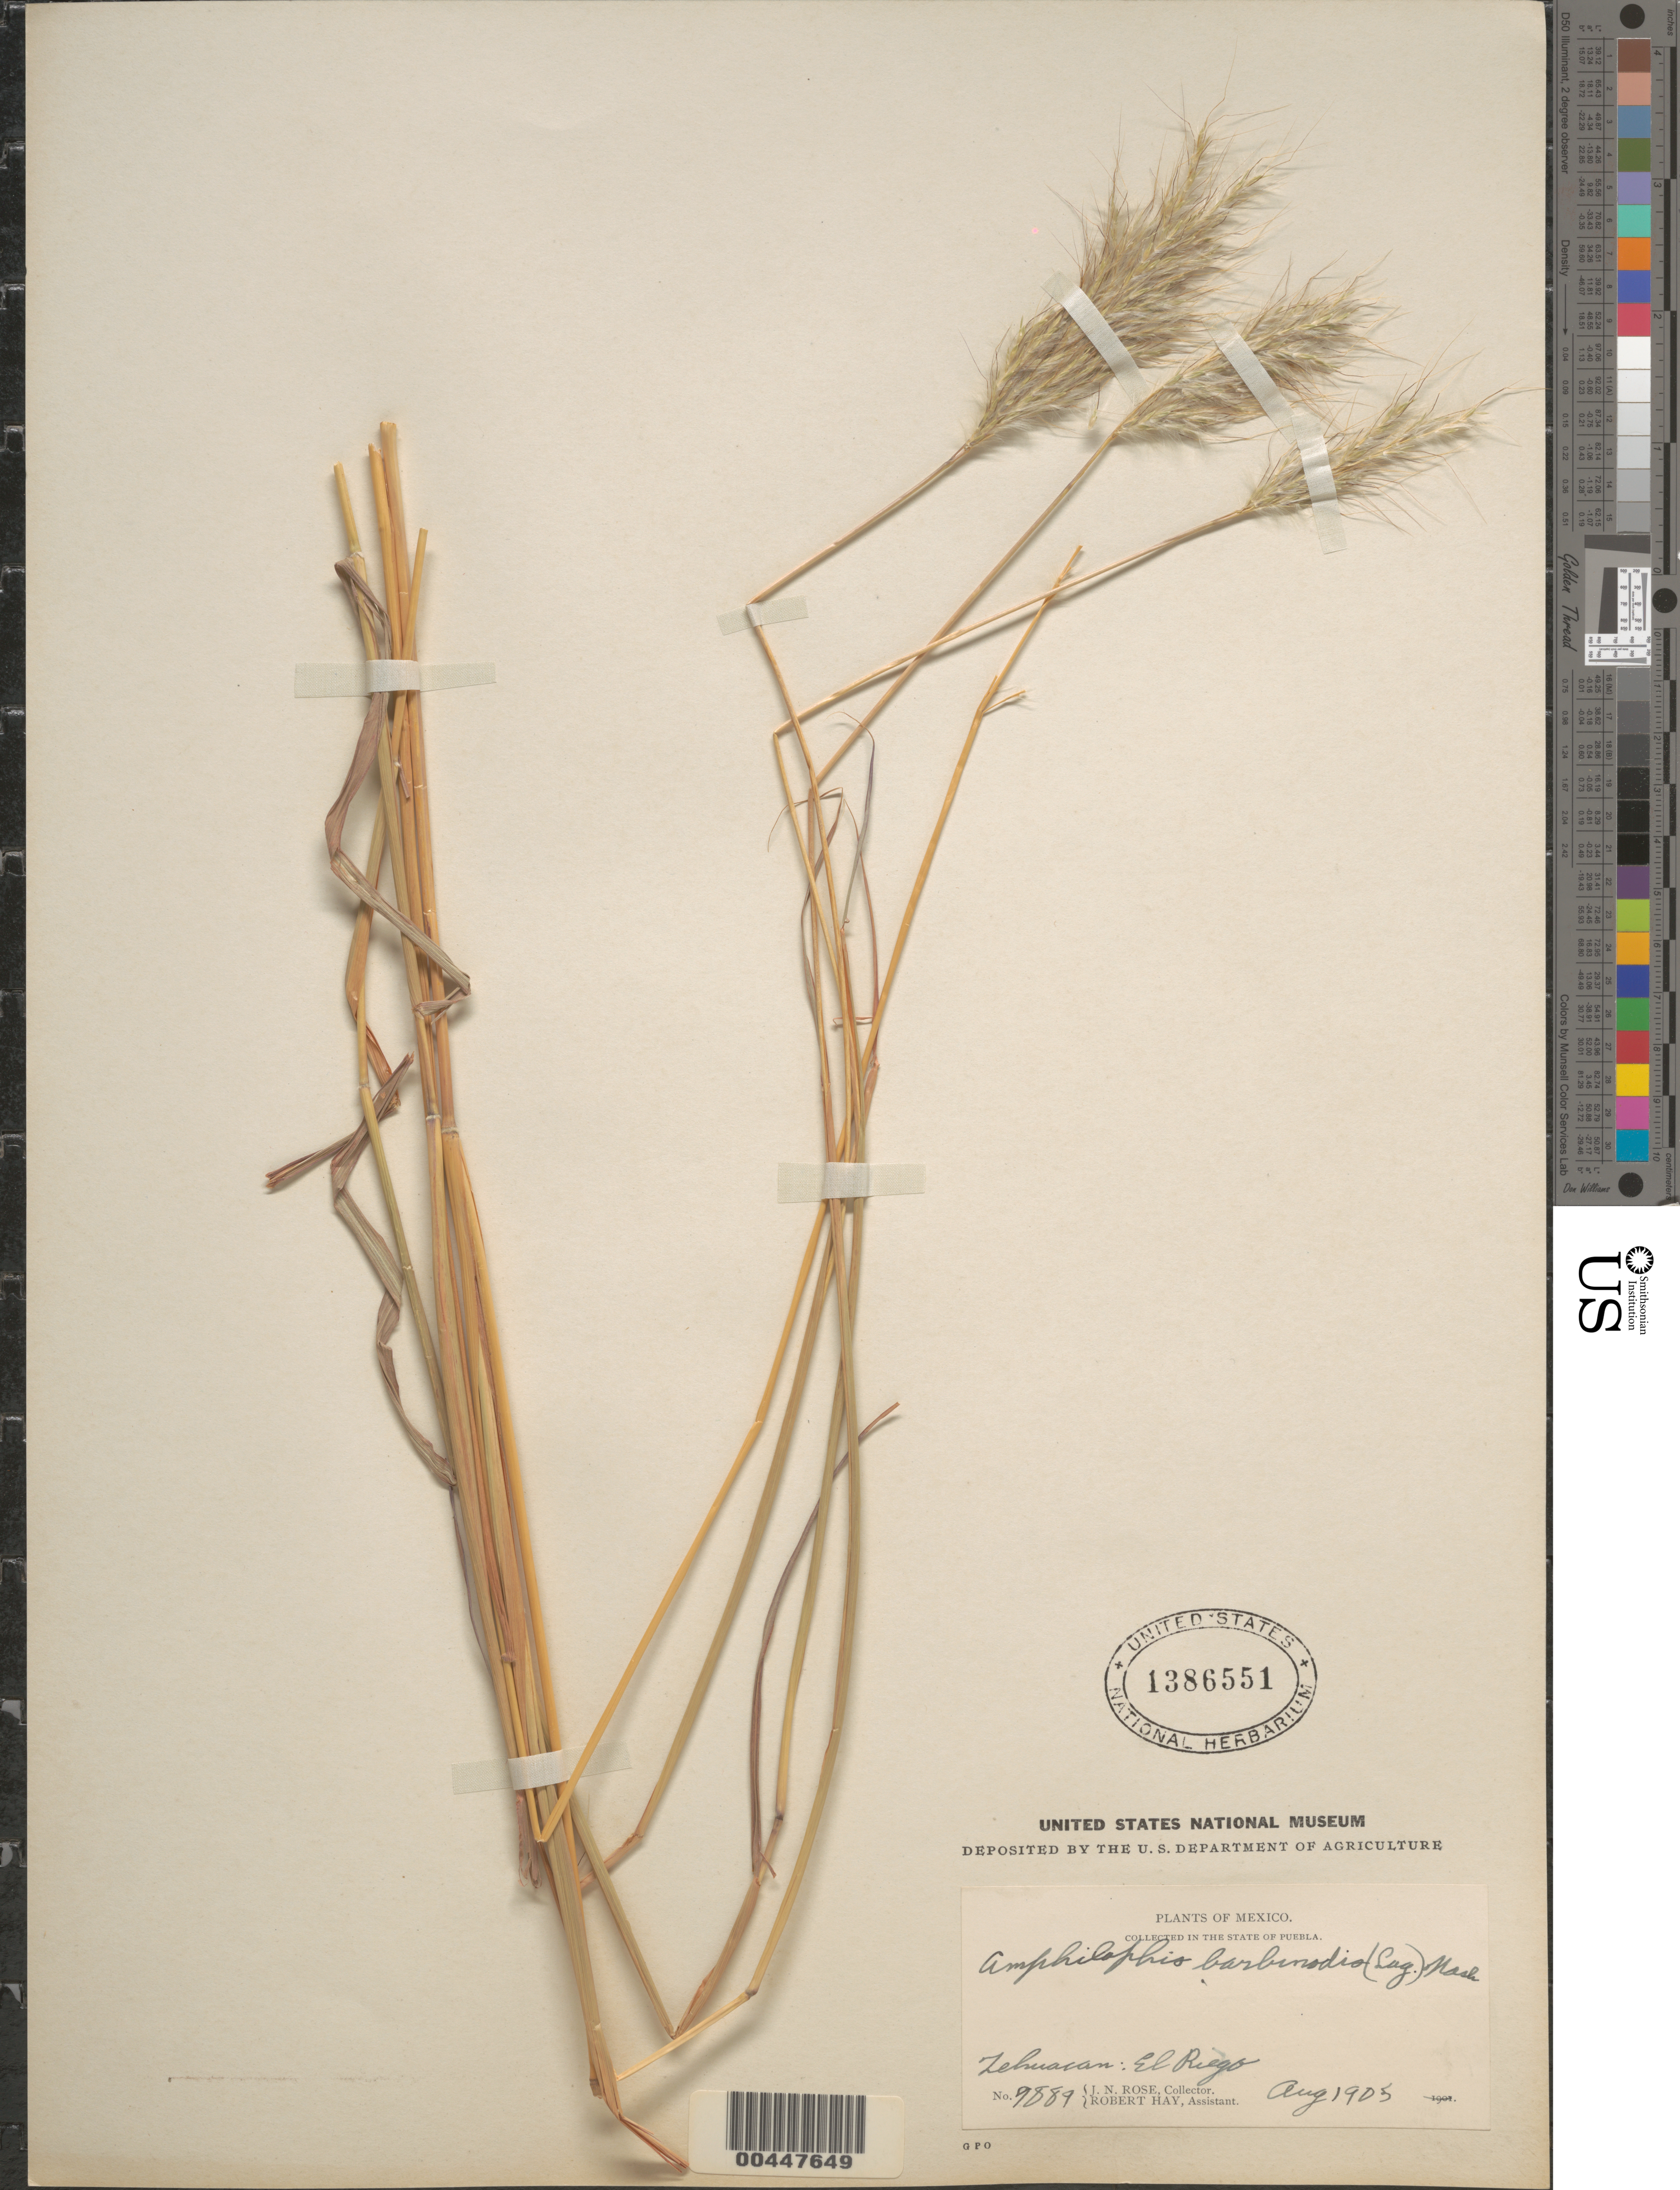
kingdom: Plantae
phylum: Tracheophyta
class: Liliopsida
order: Poales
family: Poaceae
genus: Andropogon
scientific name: Andropogon barbinodis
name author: Lag.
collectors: J. N. Rose & R. H. Hay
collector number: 9889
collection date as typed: Aug 1905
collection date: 1905-08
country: Mexico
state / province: Puebla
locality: Tehuacan, El Riego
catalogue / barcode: US 1386551